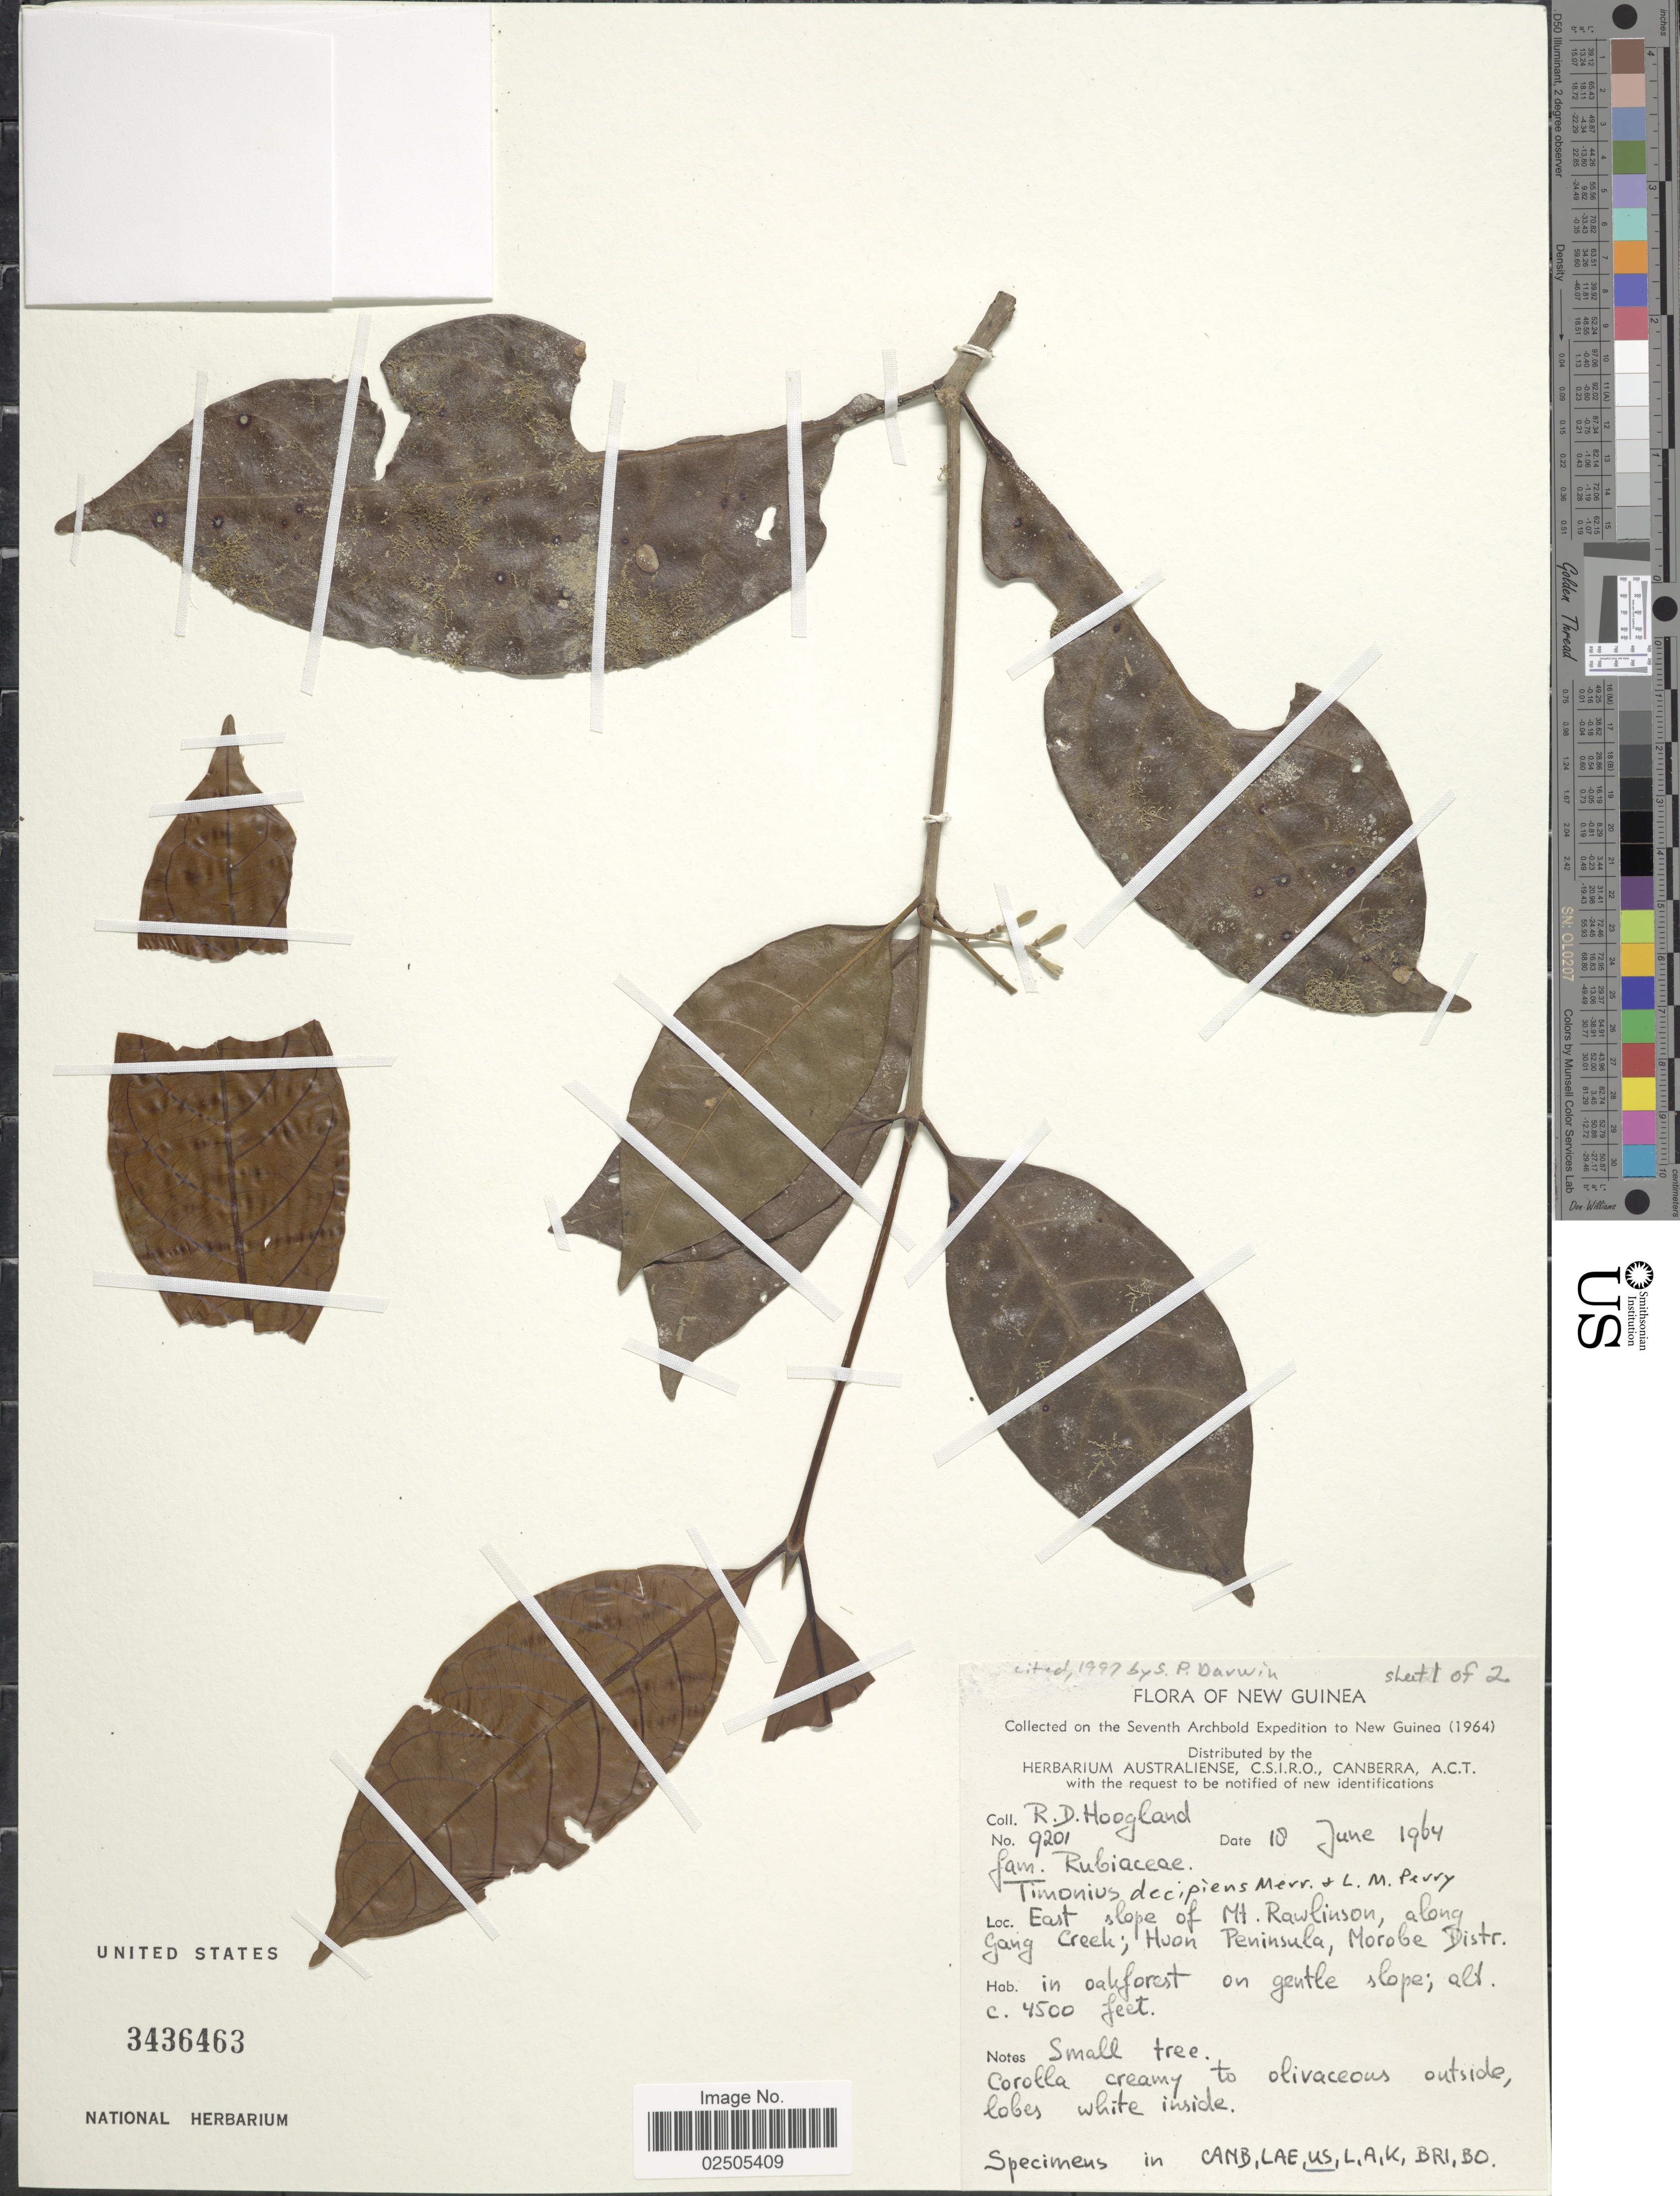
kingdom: Plantae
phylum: Tracheophyta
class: Magnoliopsida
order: Gentianales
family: Rubiaceae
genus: Timonius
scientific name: Timonius decipiens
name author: Merr. & L.M. Perry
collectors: R. D. Hoogland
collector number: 9201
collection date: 1964-06-18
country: Papua New Guinea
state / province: Morobe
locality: New Guinea, East slope of Mt. Rawlinson, along Gang Creek; Huon Peninsula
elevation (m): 1372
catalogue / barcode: US 3436463